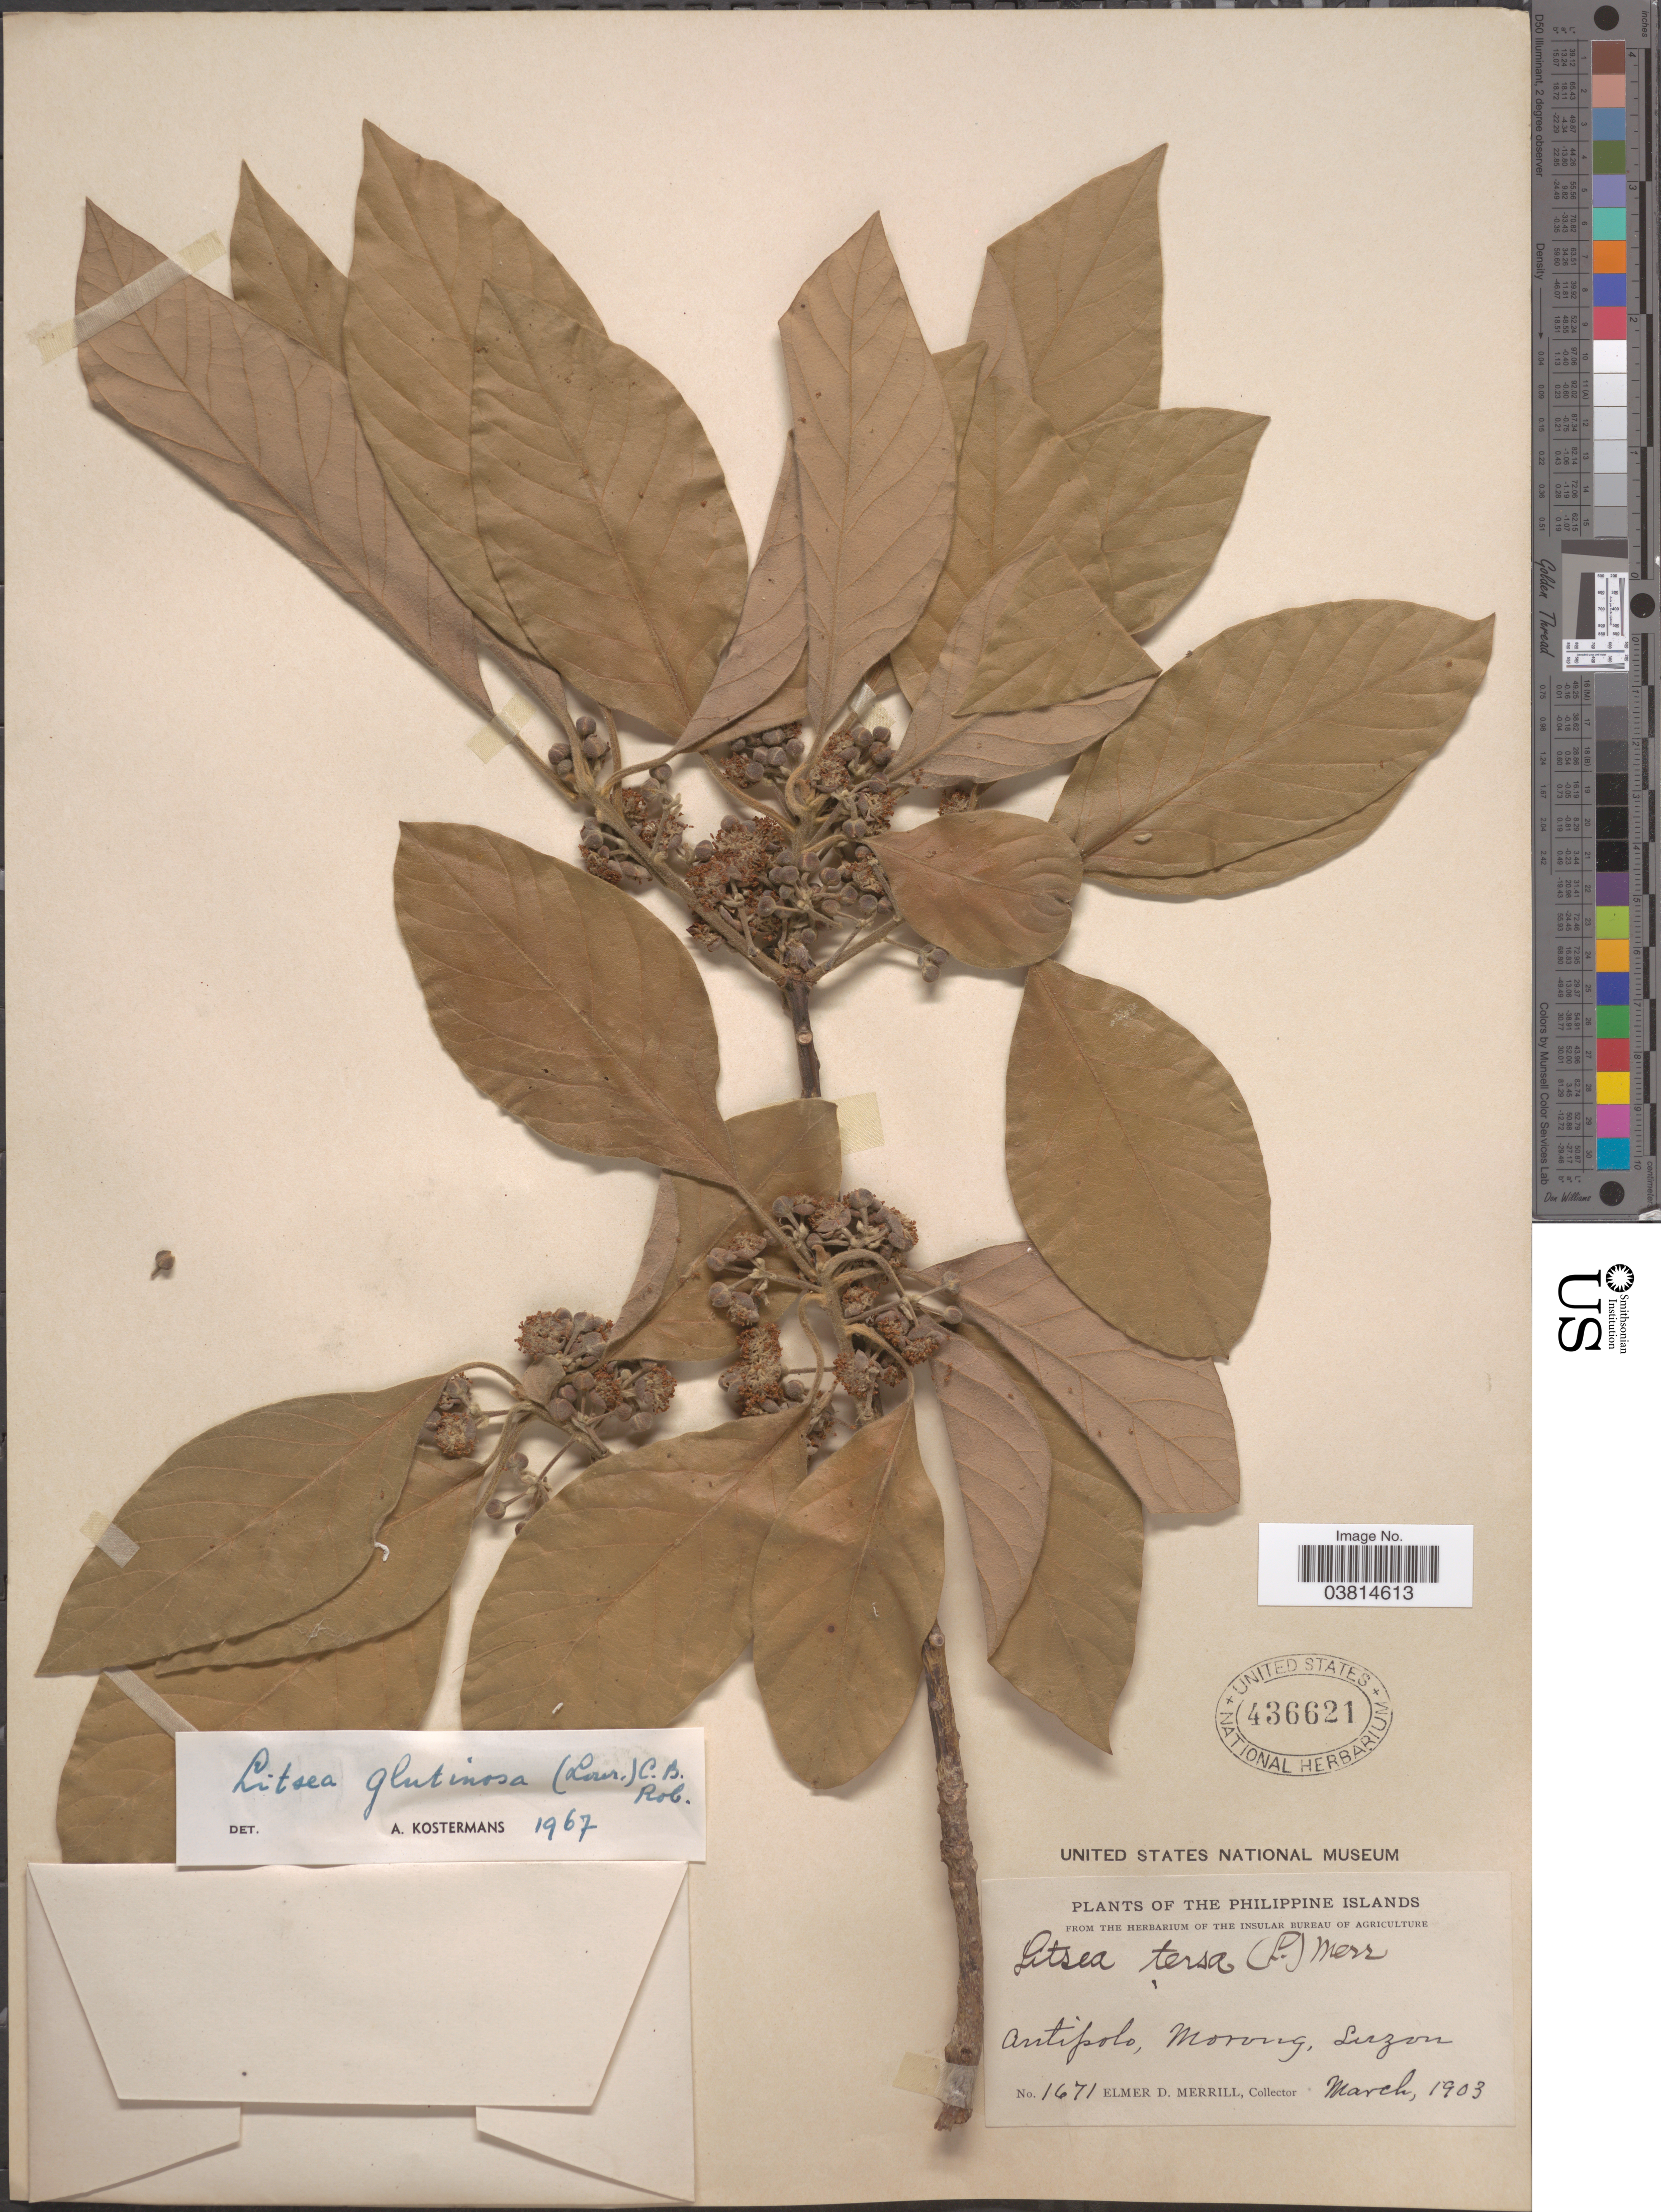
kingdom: Plantae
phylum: Tracheophyta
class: Magnoliopsida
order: Laurales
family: Lauraceae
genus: Litsea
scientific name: Litsea glutinosa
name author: (Lour.) C.B. Rob.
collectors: E. D. Merrill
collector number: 1671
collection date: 1903-03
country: Philippines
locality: Antipolo, Morong, Luzon.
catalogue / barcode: US 436621